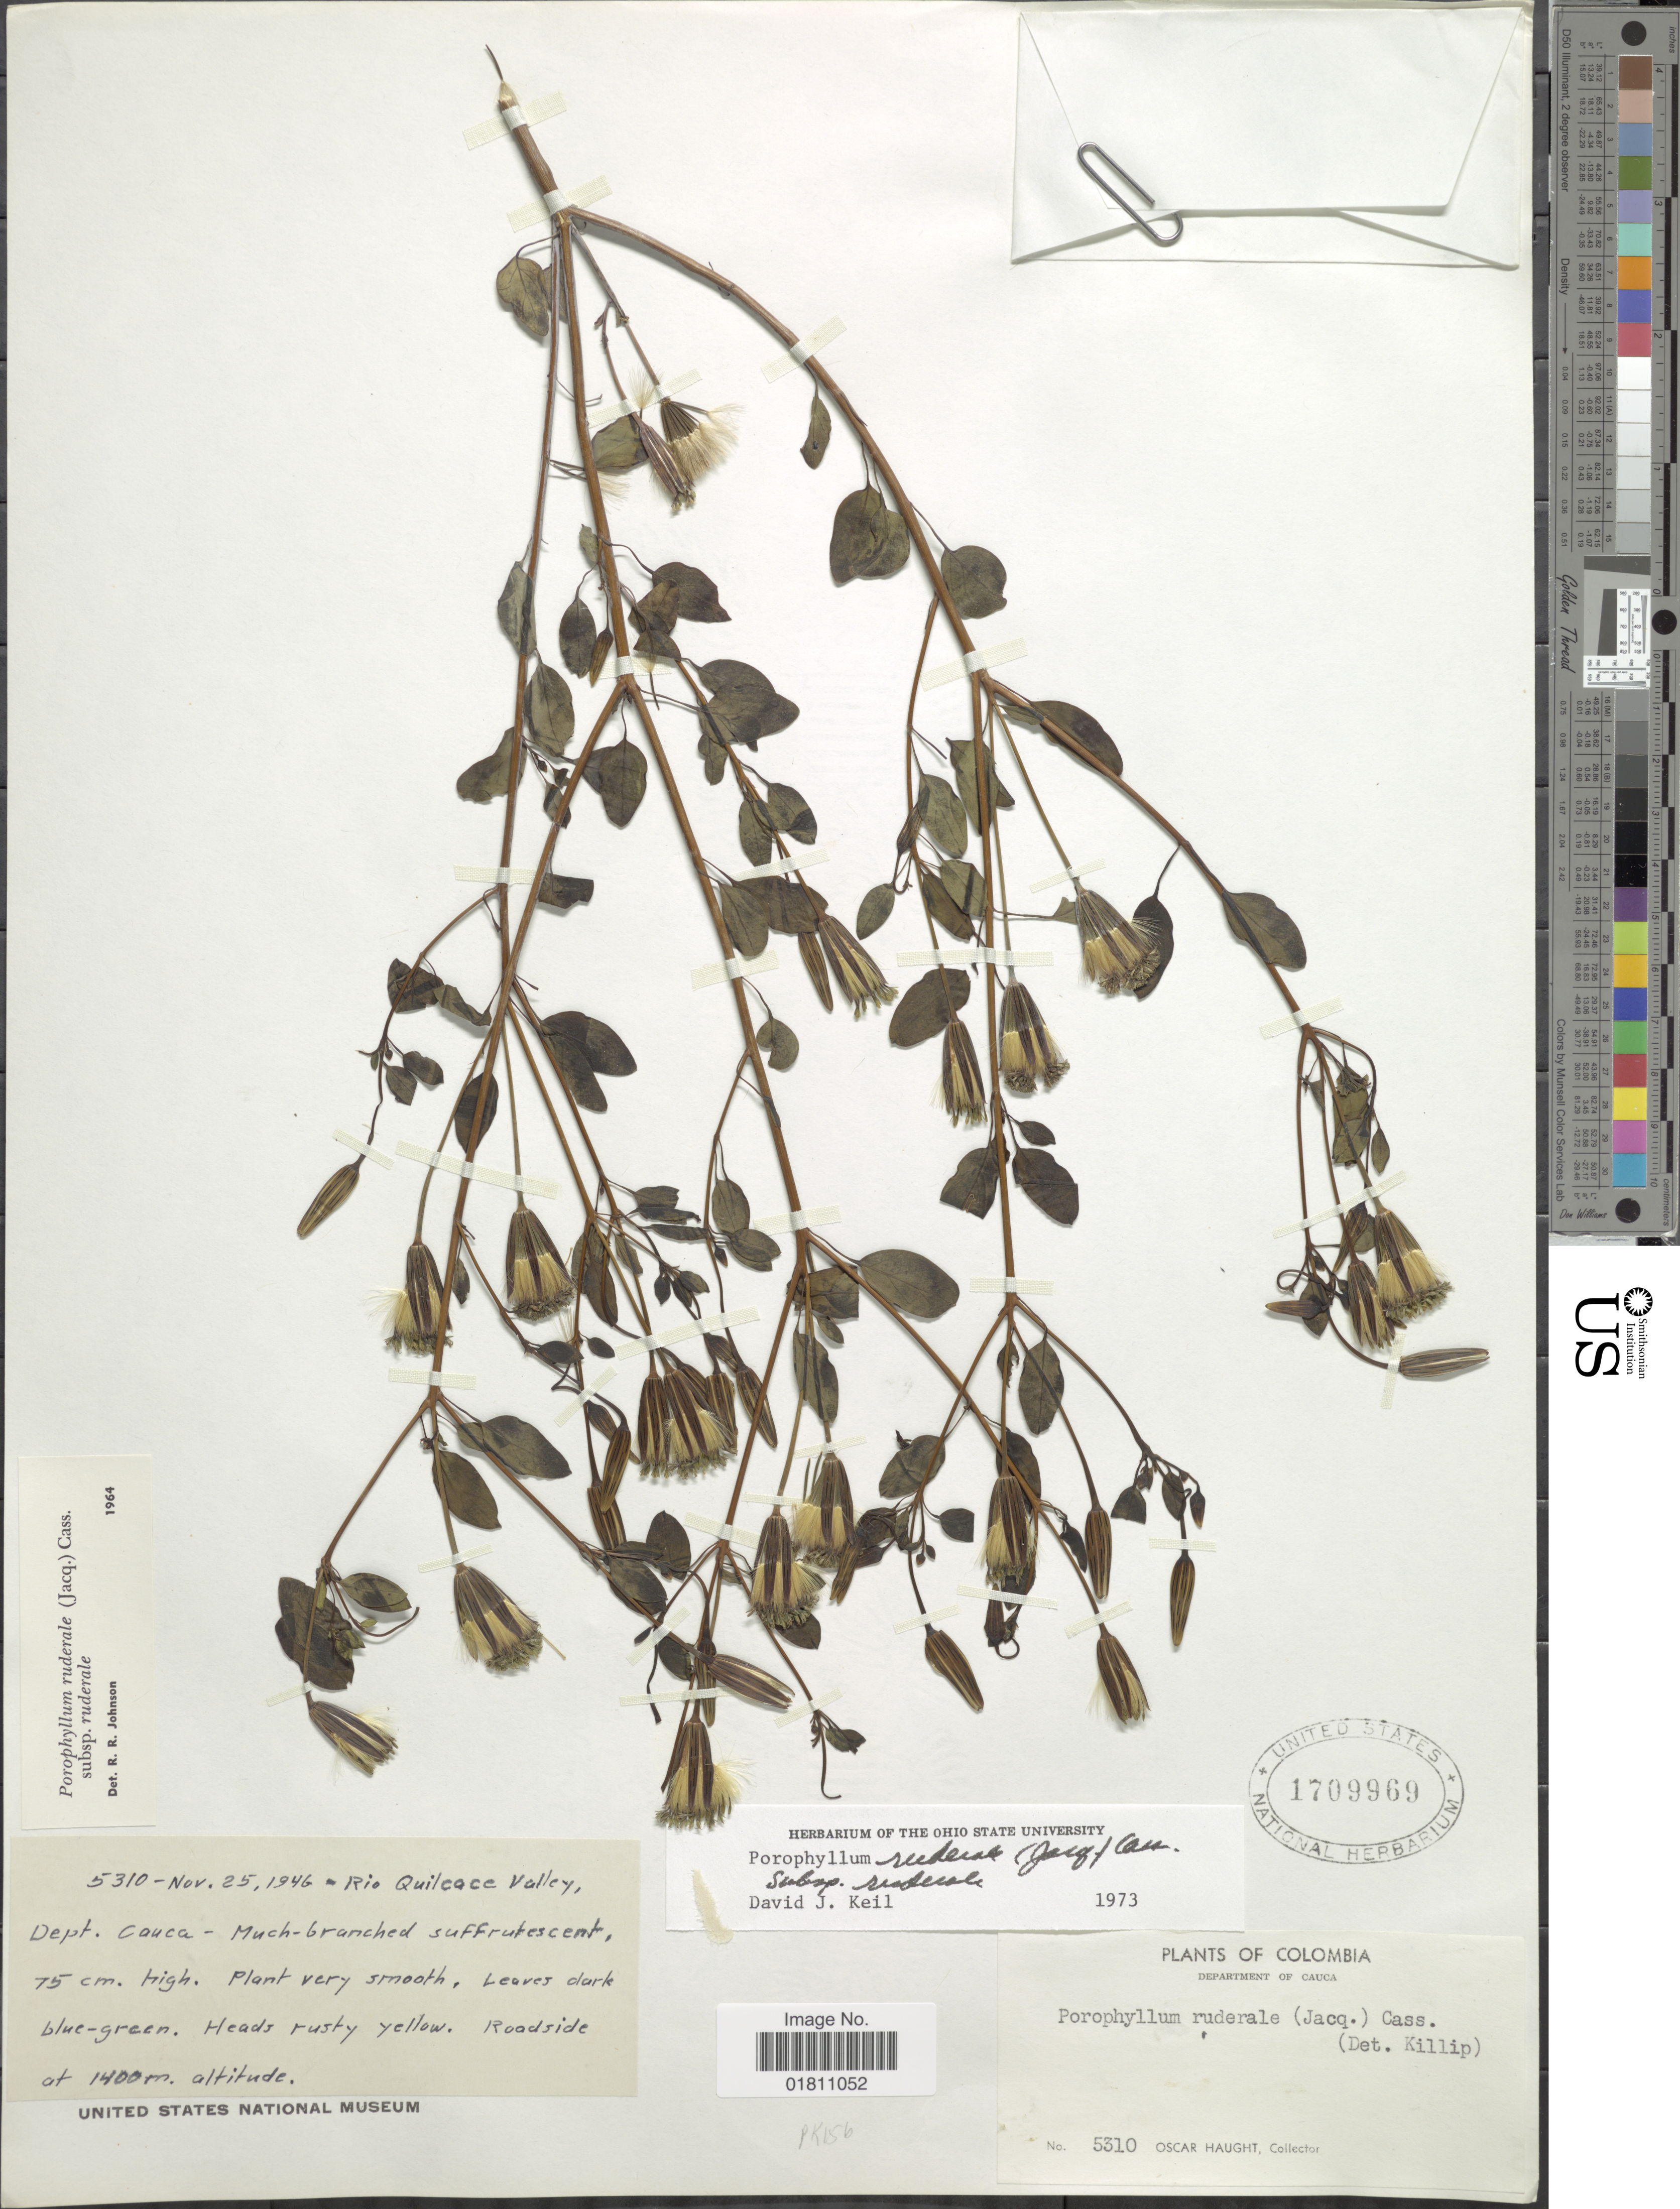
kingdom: Plantae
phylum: Tracheophyta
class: Magnoliopsida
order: Asterales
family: Asteraceae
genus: Porophyllum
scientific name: Porophyllum ruderale subsp. ruderale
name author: (Jacq.) Cass.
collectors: O. L. Haught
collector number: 5310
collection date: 1946-11-25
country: Colombia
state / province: Cauca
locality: Rio Quilcace Valley, Dept Cauca, Roadside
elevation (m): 1400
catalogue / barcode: US 1709969